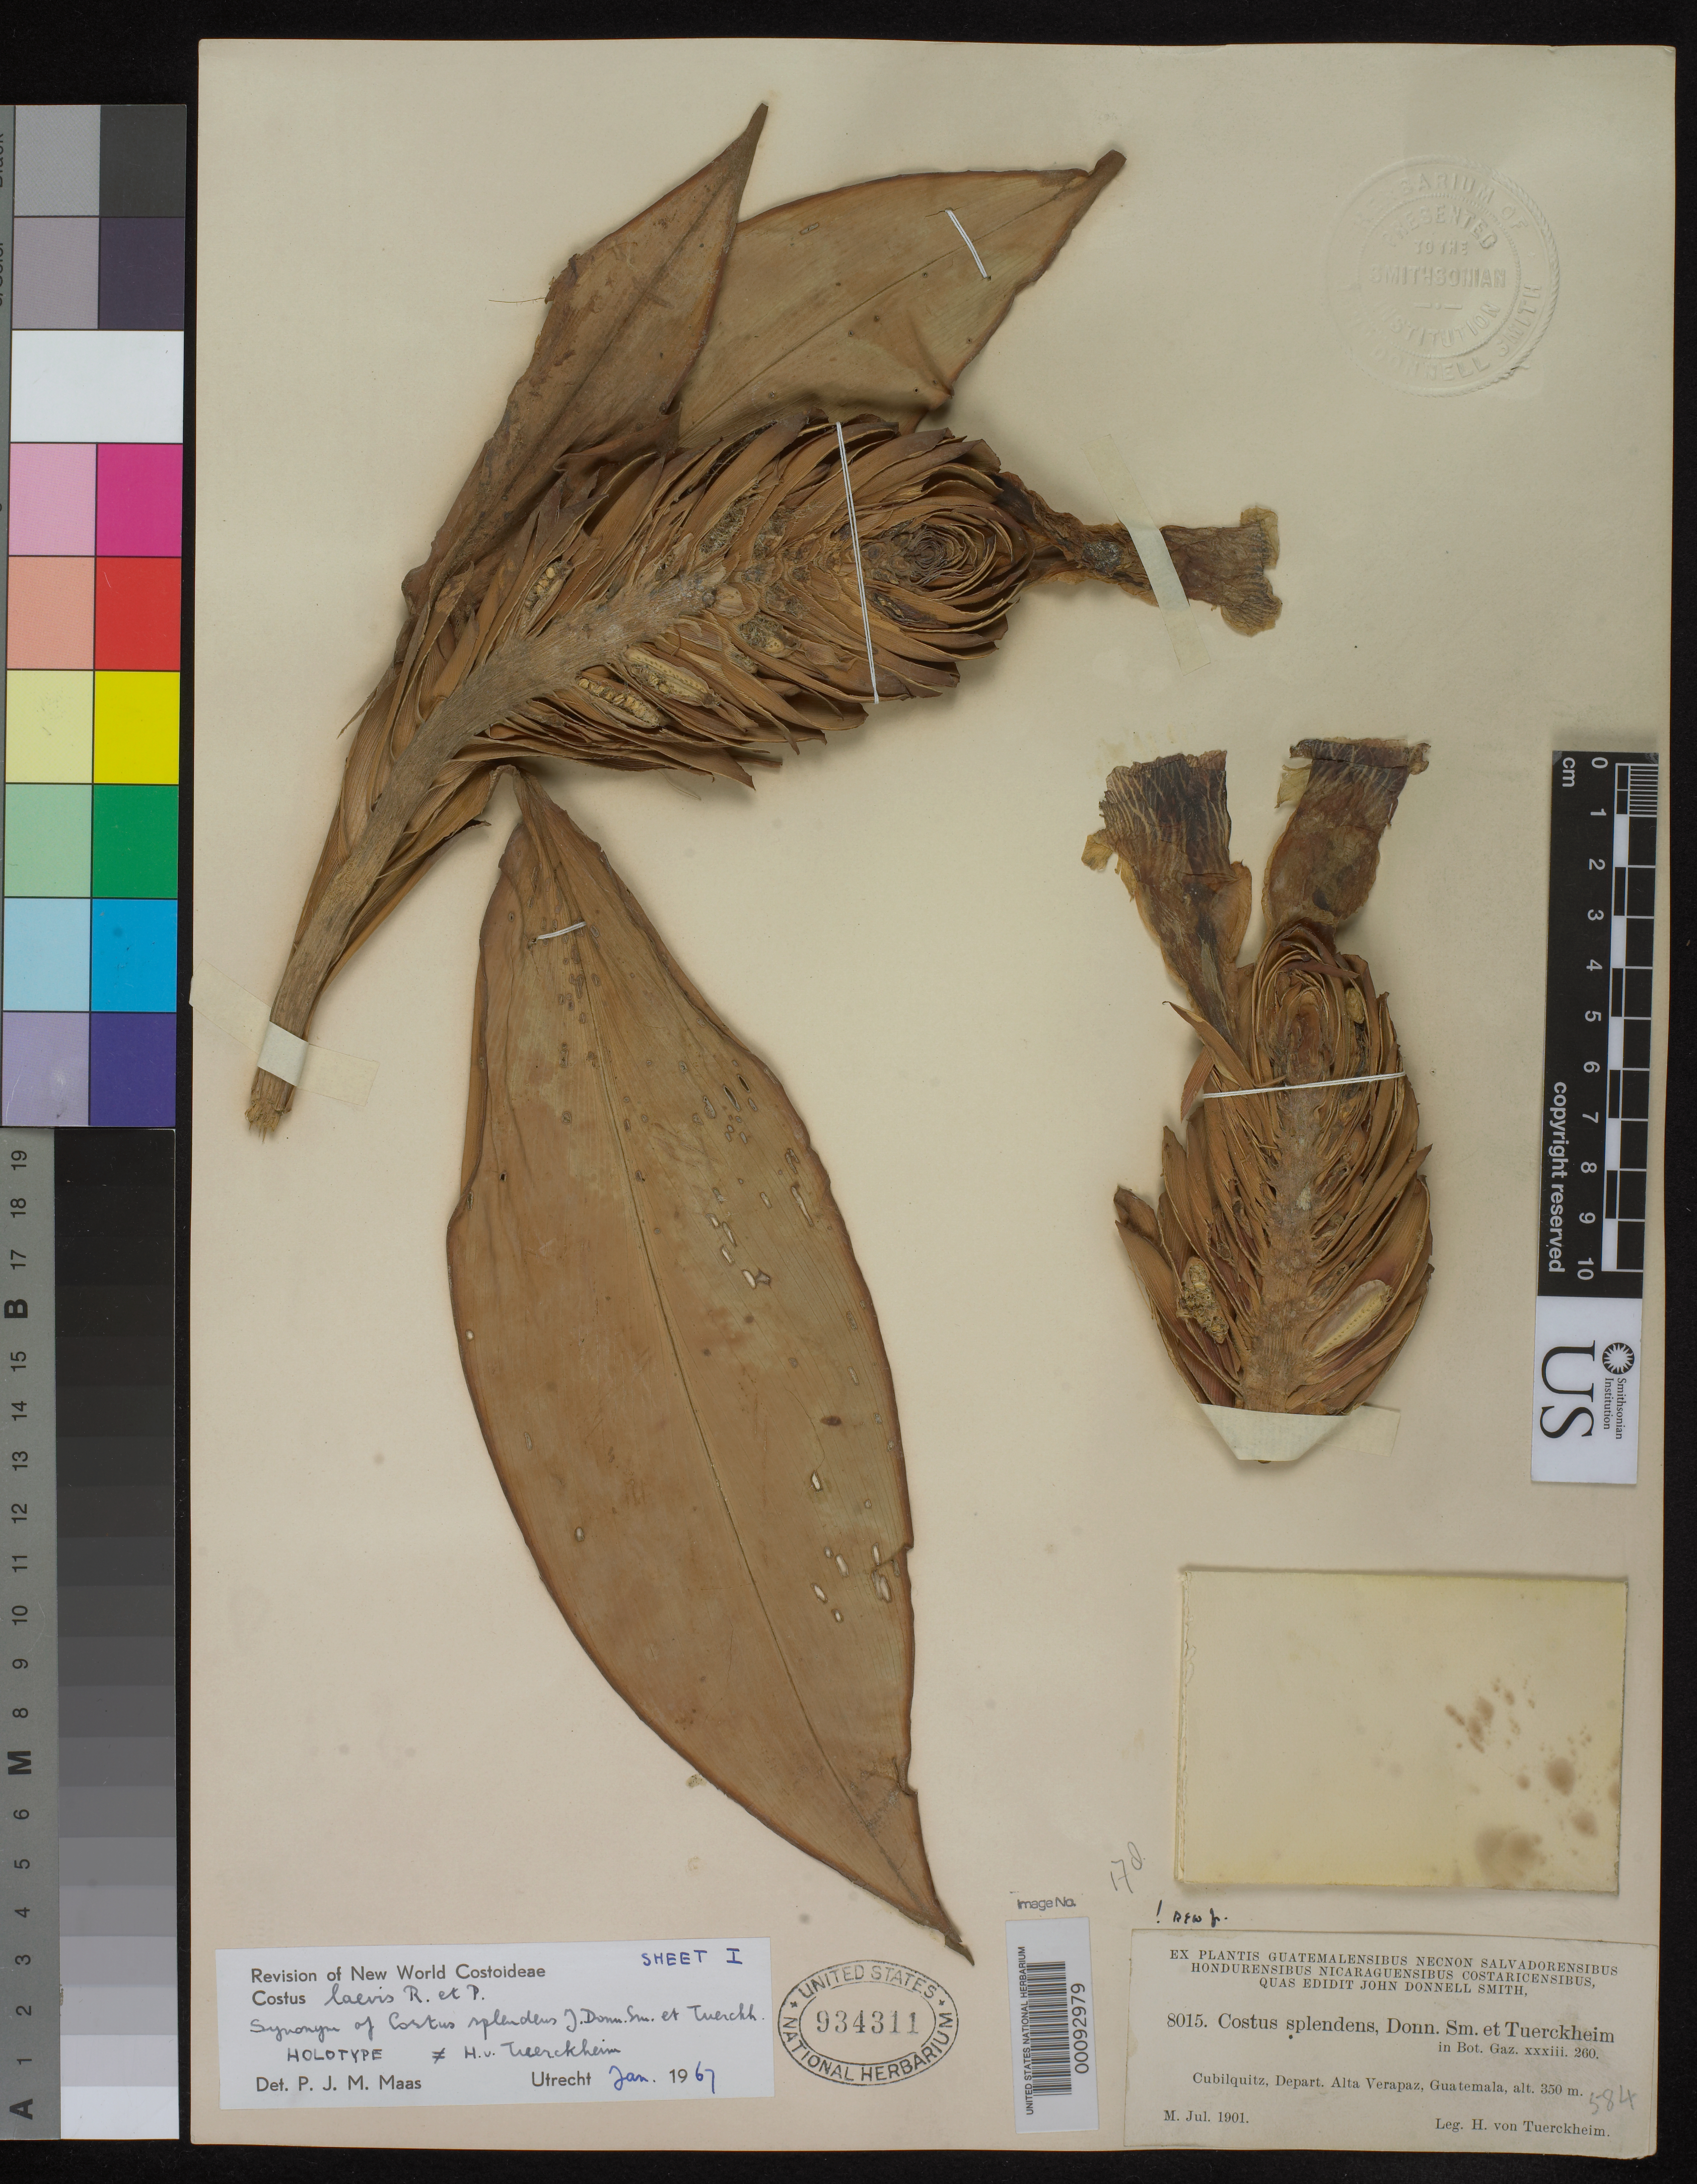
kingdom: Plantae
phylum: Tracheophyta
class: Liliopsida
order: Zingiberales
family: Costaceae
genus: Costus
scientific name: Costus splendens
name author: Donn. Sm. & Türckh.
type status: Holotype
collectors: H. von Türckheim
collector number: J.D.S. 8015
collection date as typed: Jul 1901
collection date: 1901-07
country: Guatemala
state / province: Alta Verapaz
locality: Cubilquitz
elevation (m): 350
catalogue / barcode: US 934311